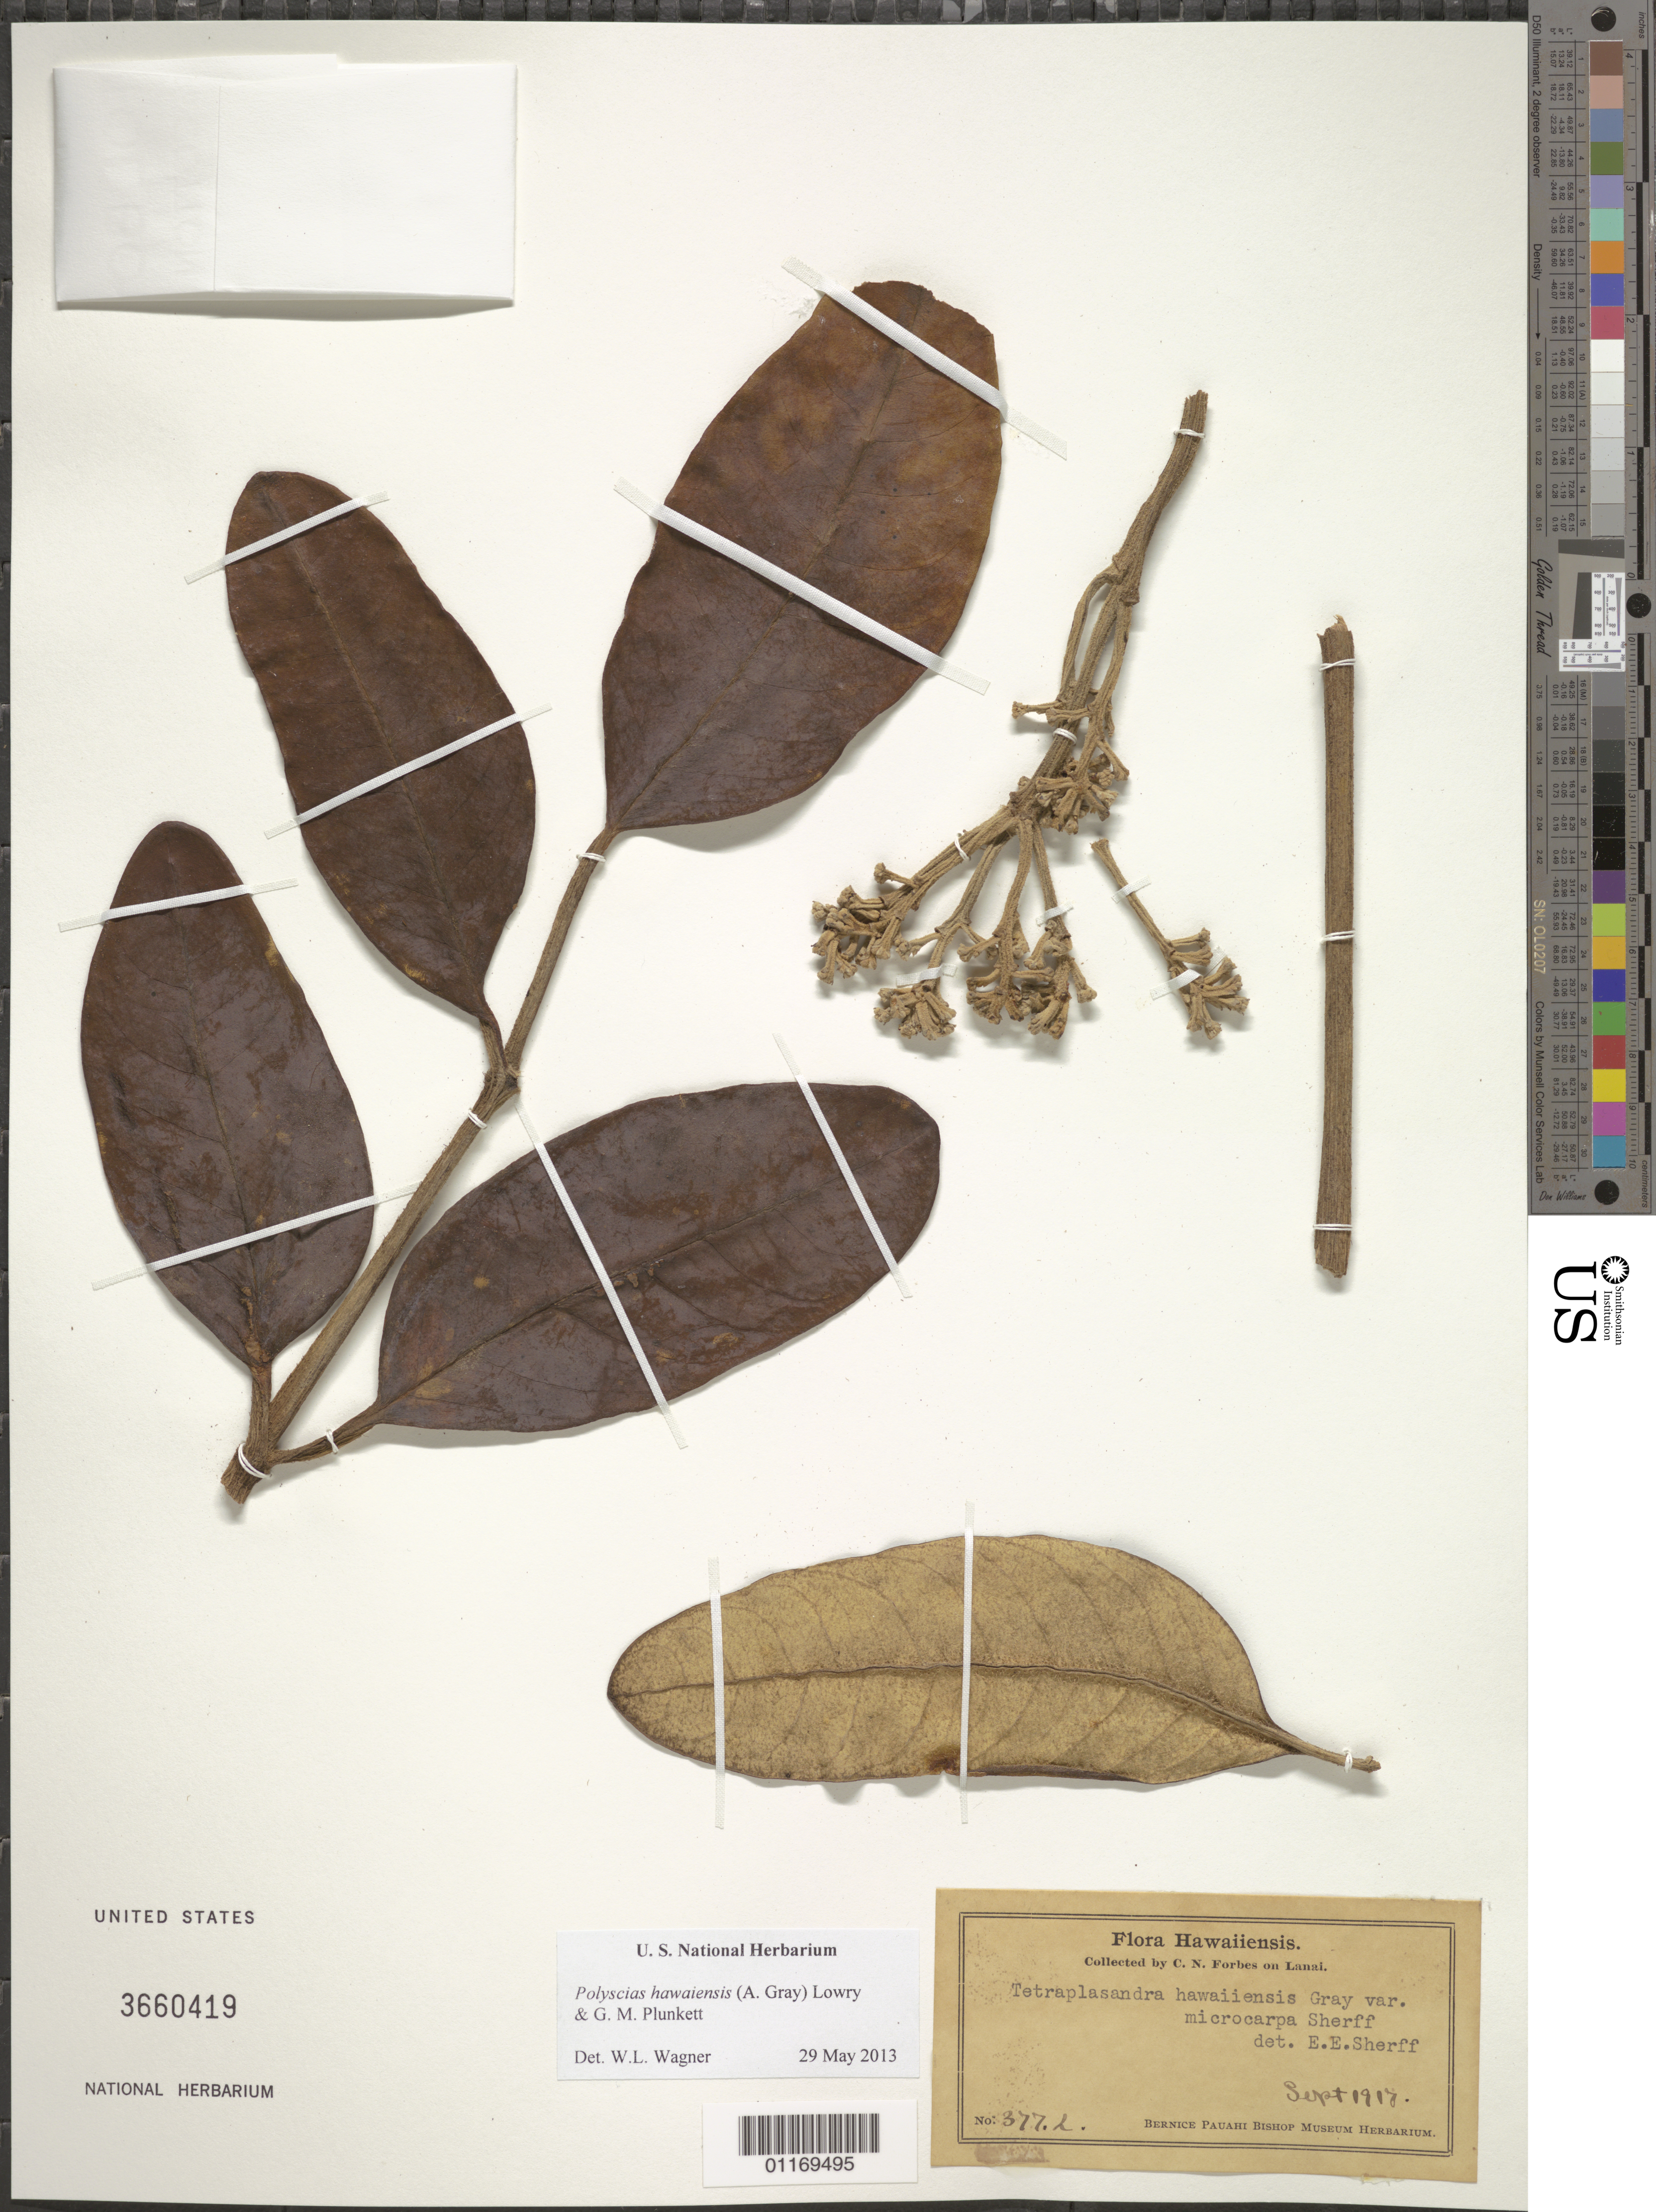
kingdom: Plantae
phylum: Tracheophyta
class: Magnoliopsida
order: Apiales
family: Araliaceae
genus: Polyscias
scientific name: Polyscias hawaiensis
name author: (A. Gray) Lowry & G. M. Plunkett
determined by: Wagner, W. L., (BOT), Smithsonian Institution - National Museum of Natural History (UNITED STATES)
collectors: C. N. Forbes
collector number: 377.L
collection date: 1917-09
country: United States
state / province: Hawaii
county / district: Maui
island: Lana'i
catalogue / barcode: US 3660419